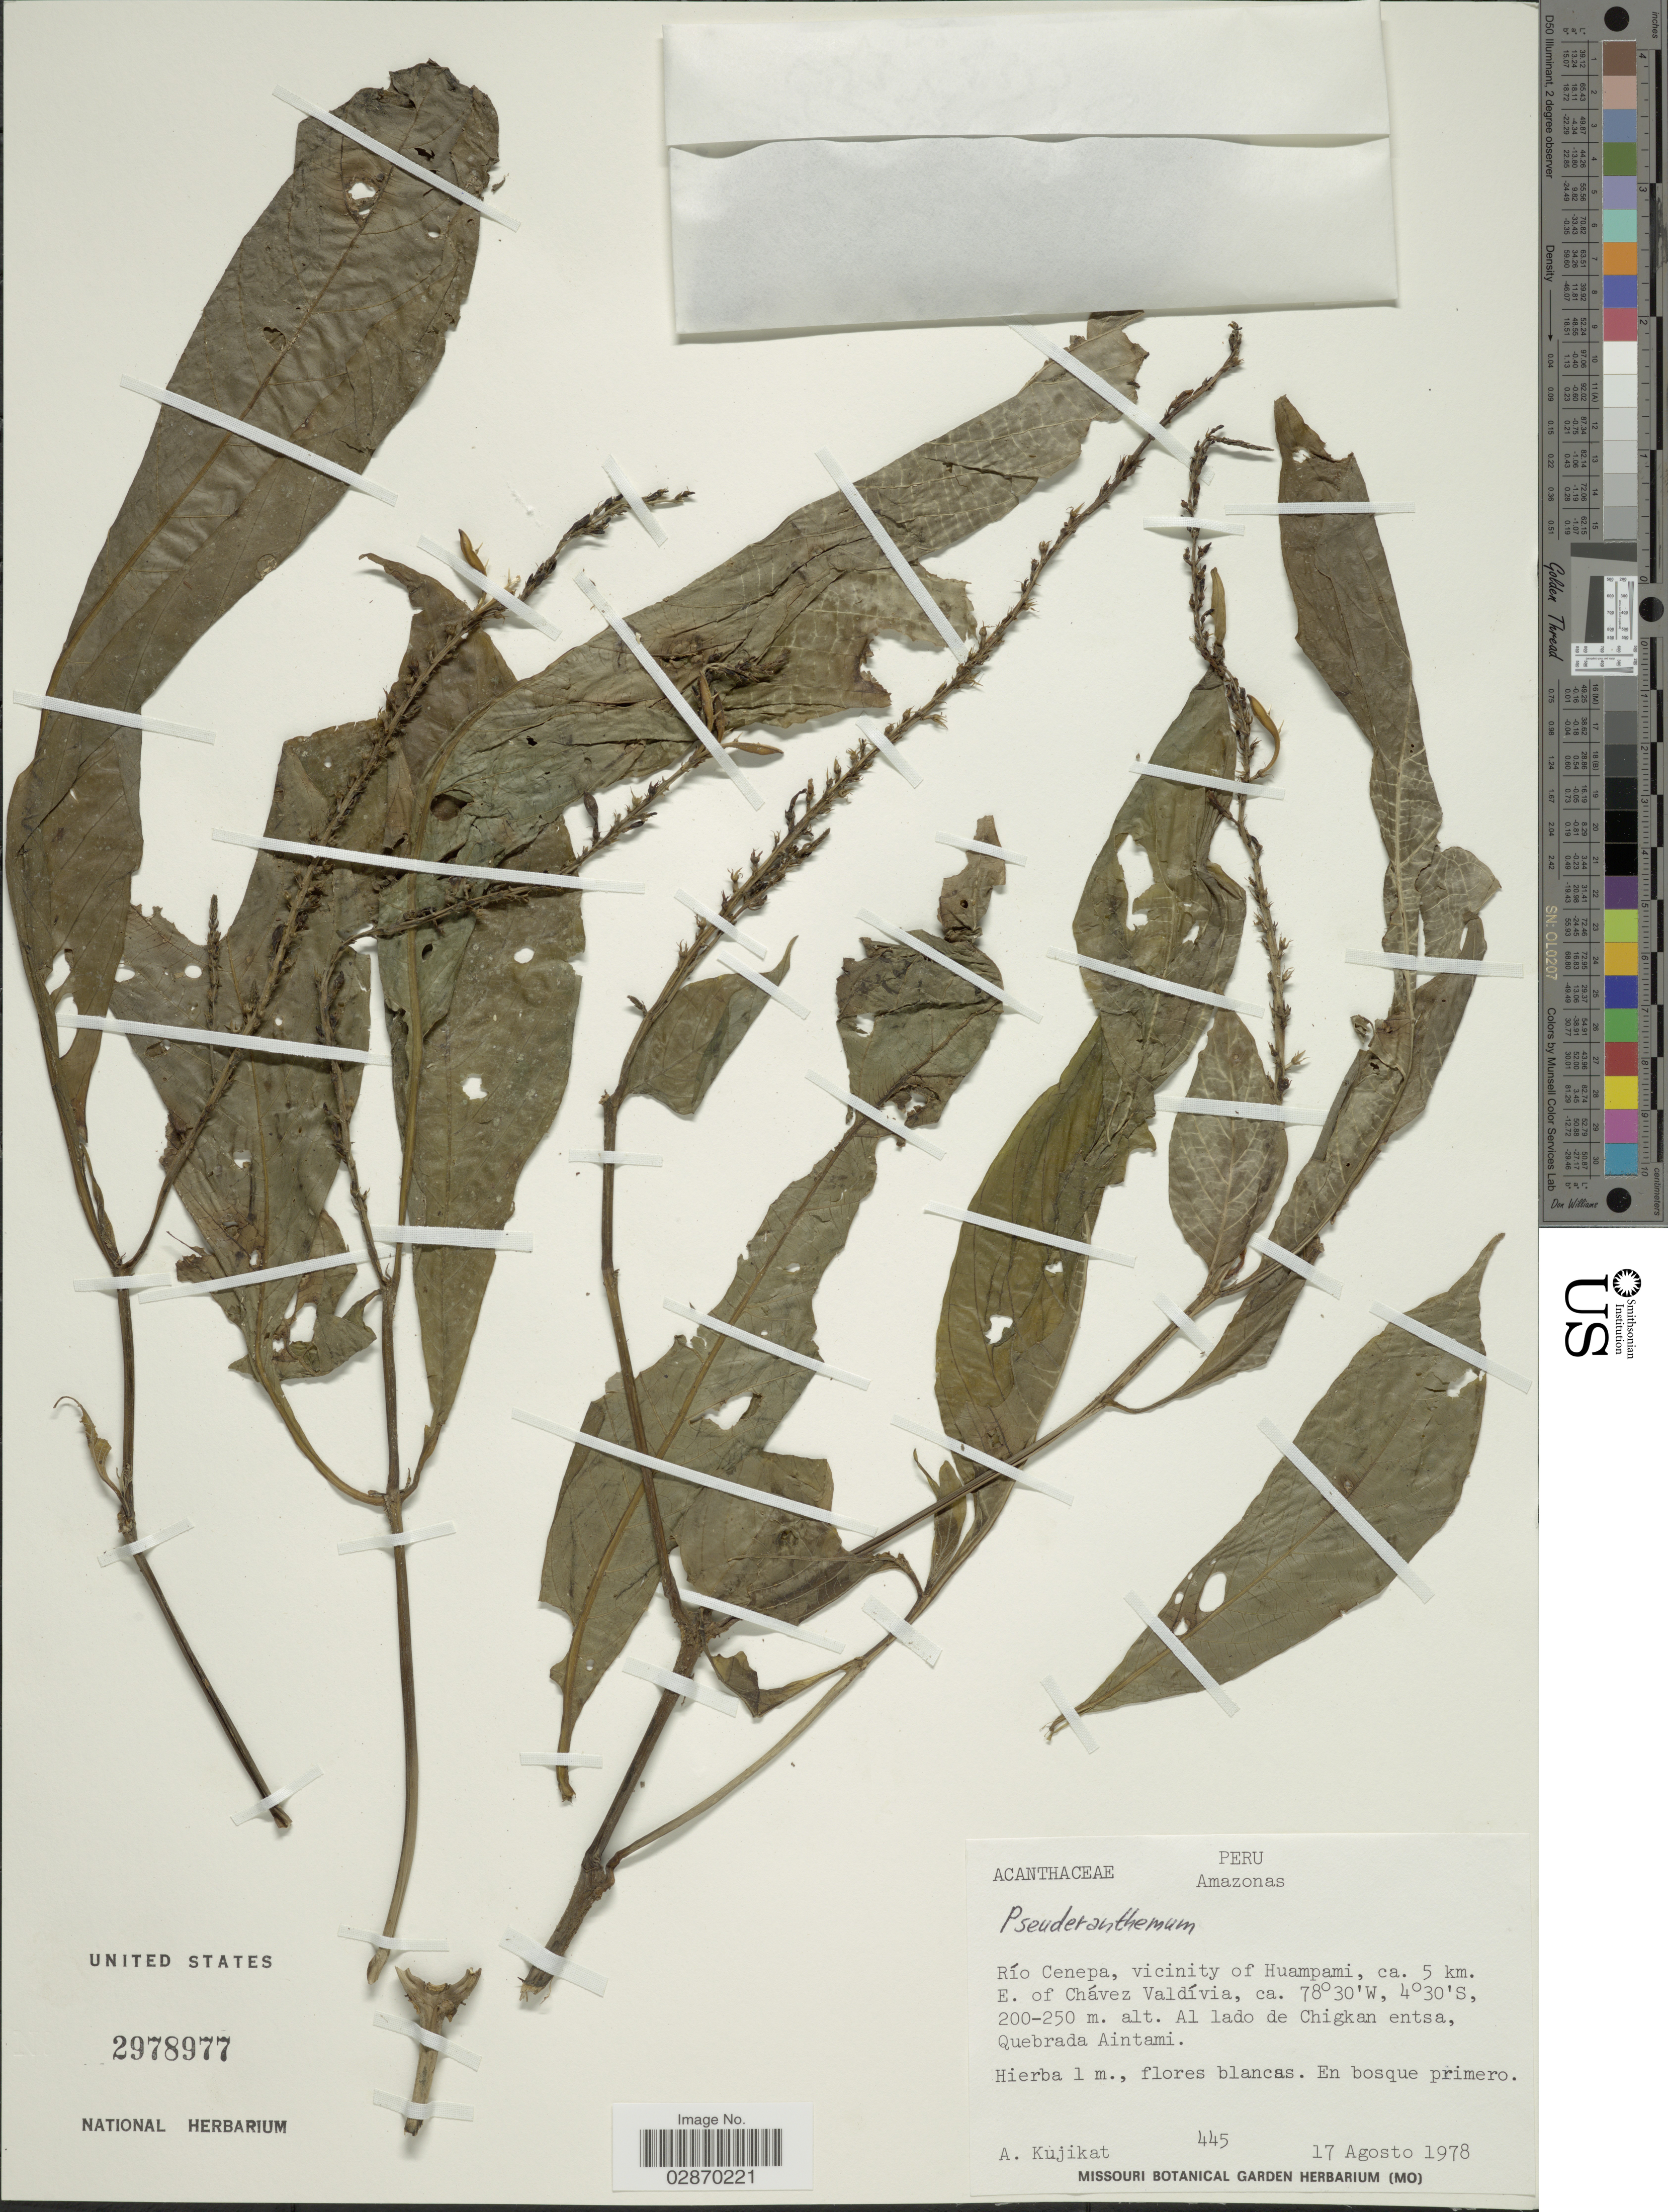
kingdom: Plantae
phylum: Tracheophyta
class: Magnoliopsida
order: Lamiales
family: Acanthaceae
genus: Pseuderanthemum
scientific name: Pseuderanthemum sp.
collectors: A. Kujikat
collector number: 445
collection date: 1978-08-17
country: Peru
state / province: Amazonas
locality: Río Cenepa, vicinity of Huampami, ca. 5 km. E. of Chávez Valdívia. Al lado de Chigkan entsa, Quebrada Aintami.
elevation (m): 200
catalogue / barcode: US 2978977